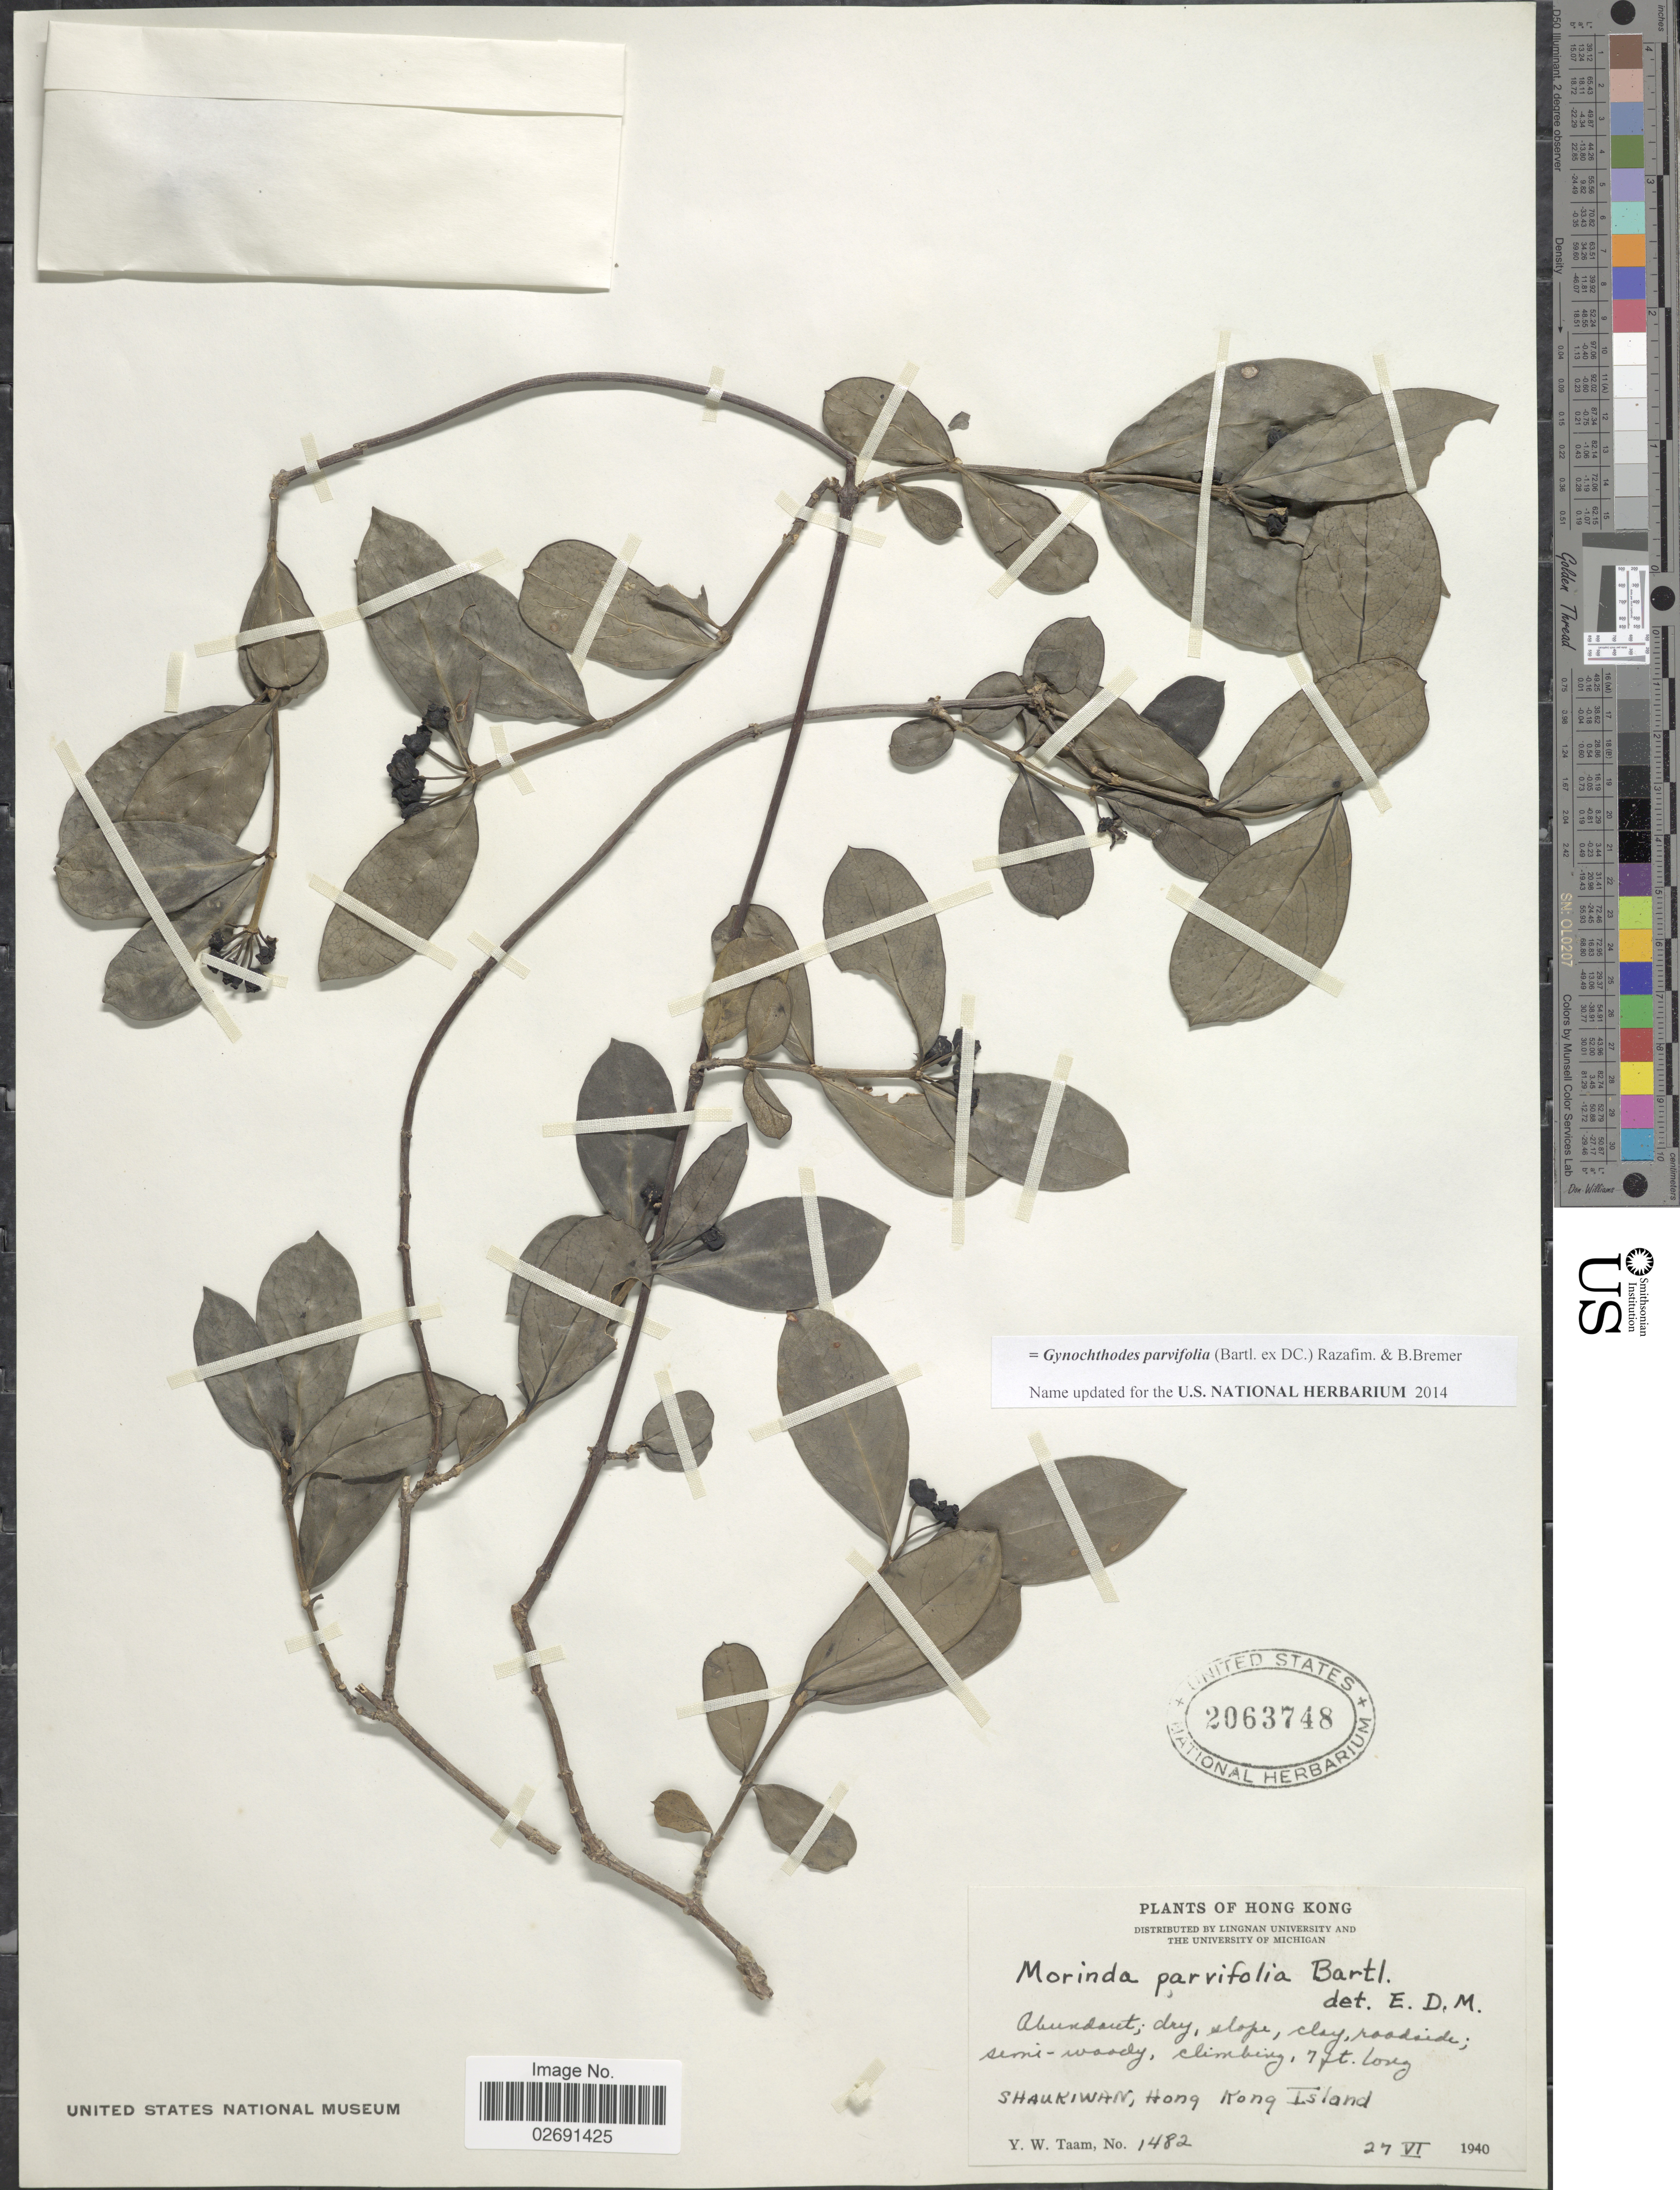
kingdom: Plantae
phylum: Tracheophyta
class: Magnoliopsida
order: Gentianales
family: Rubiaceae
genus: Gynochthodes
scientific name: Gynochthodes parvifolia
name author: (Bartl. ex DC.) Razafim. & B. Bremer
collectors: Y. W. Taam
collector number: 1482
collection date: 1940-06-27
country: China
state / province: Hong Kong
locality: Shaukiwan, Hong Kong Island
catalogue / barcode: US 2063748